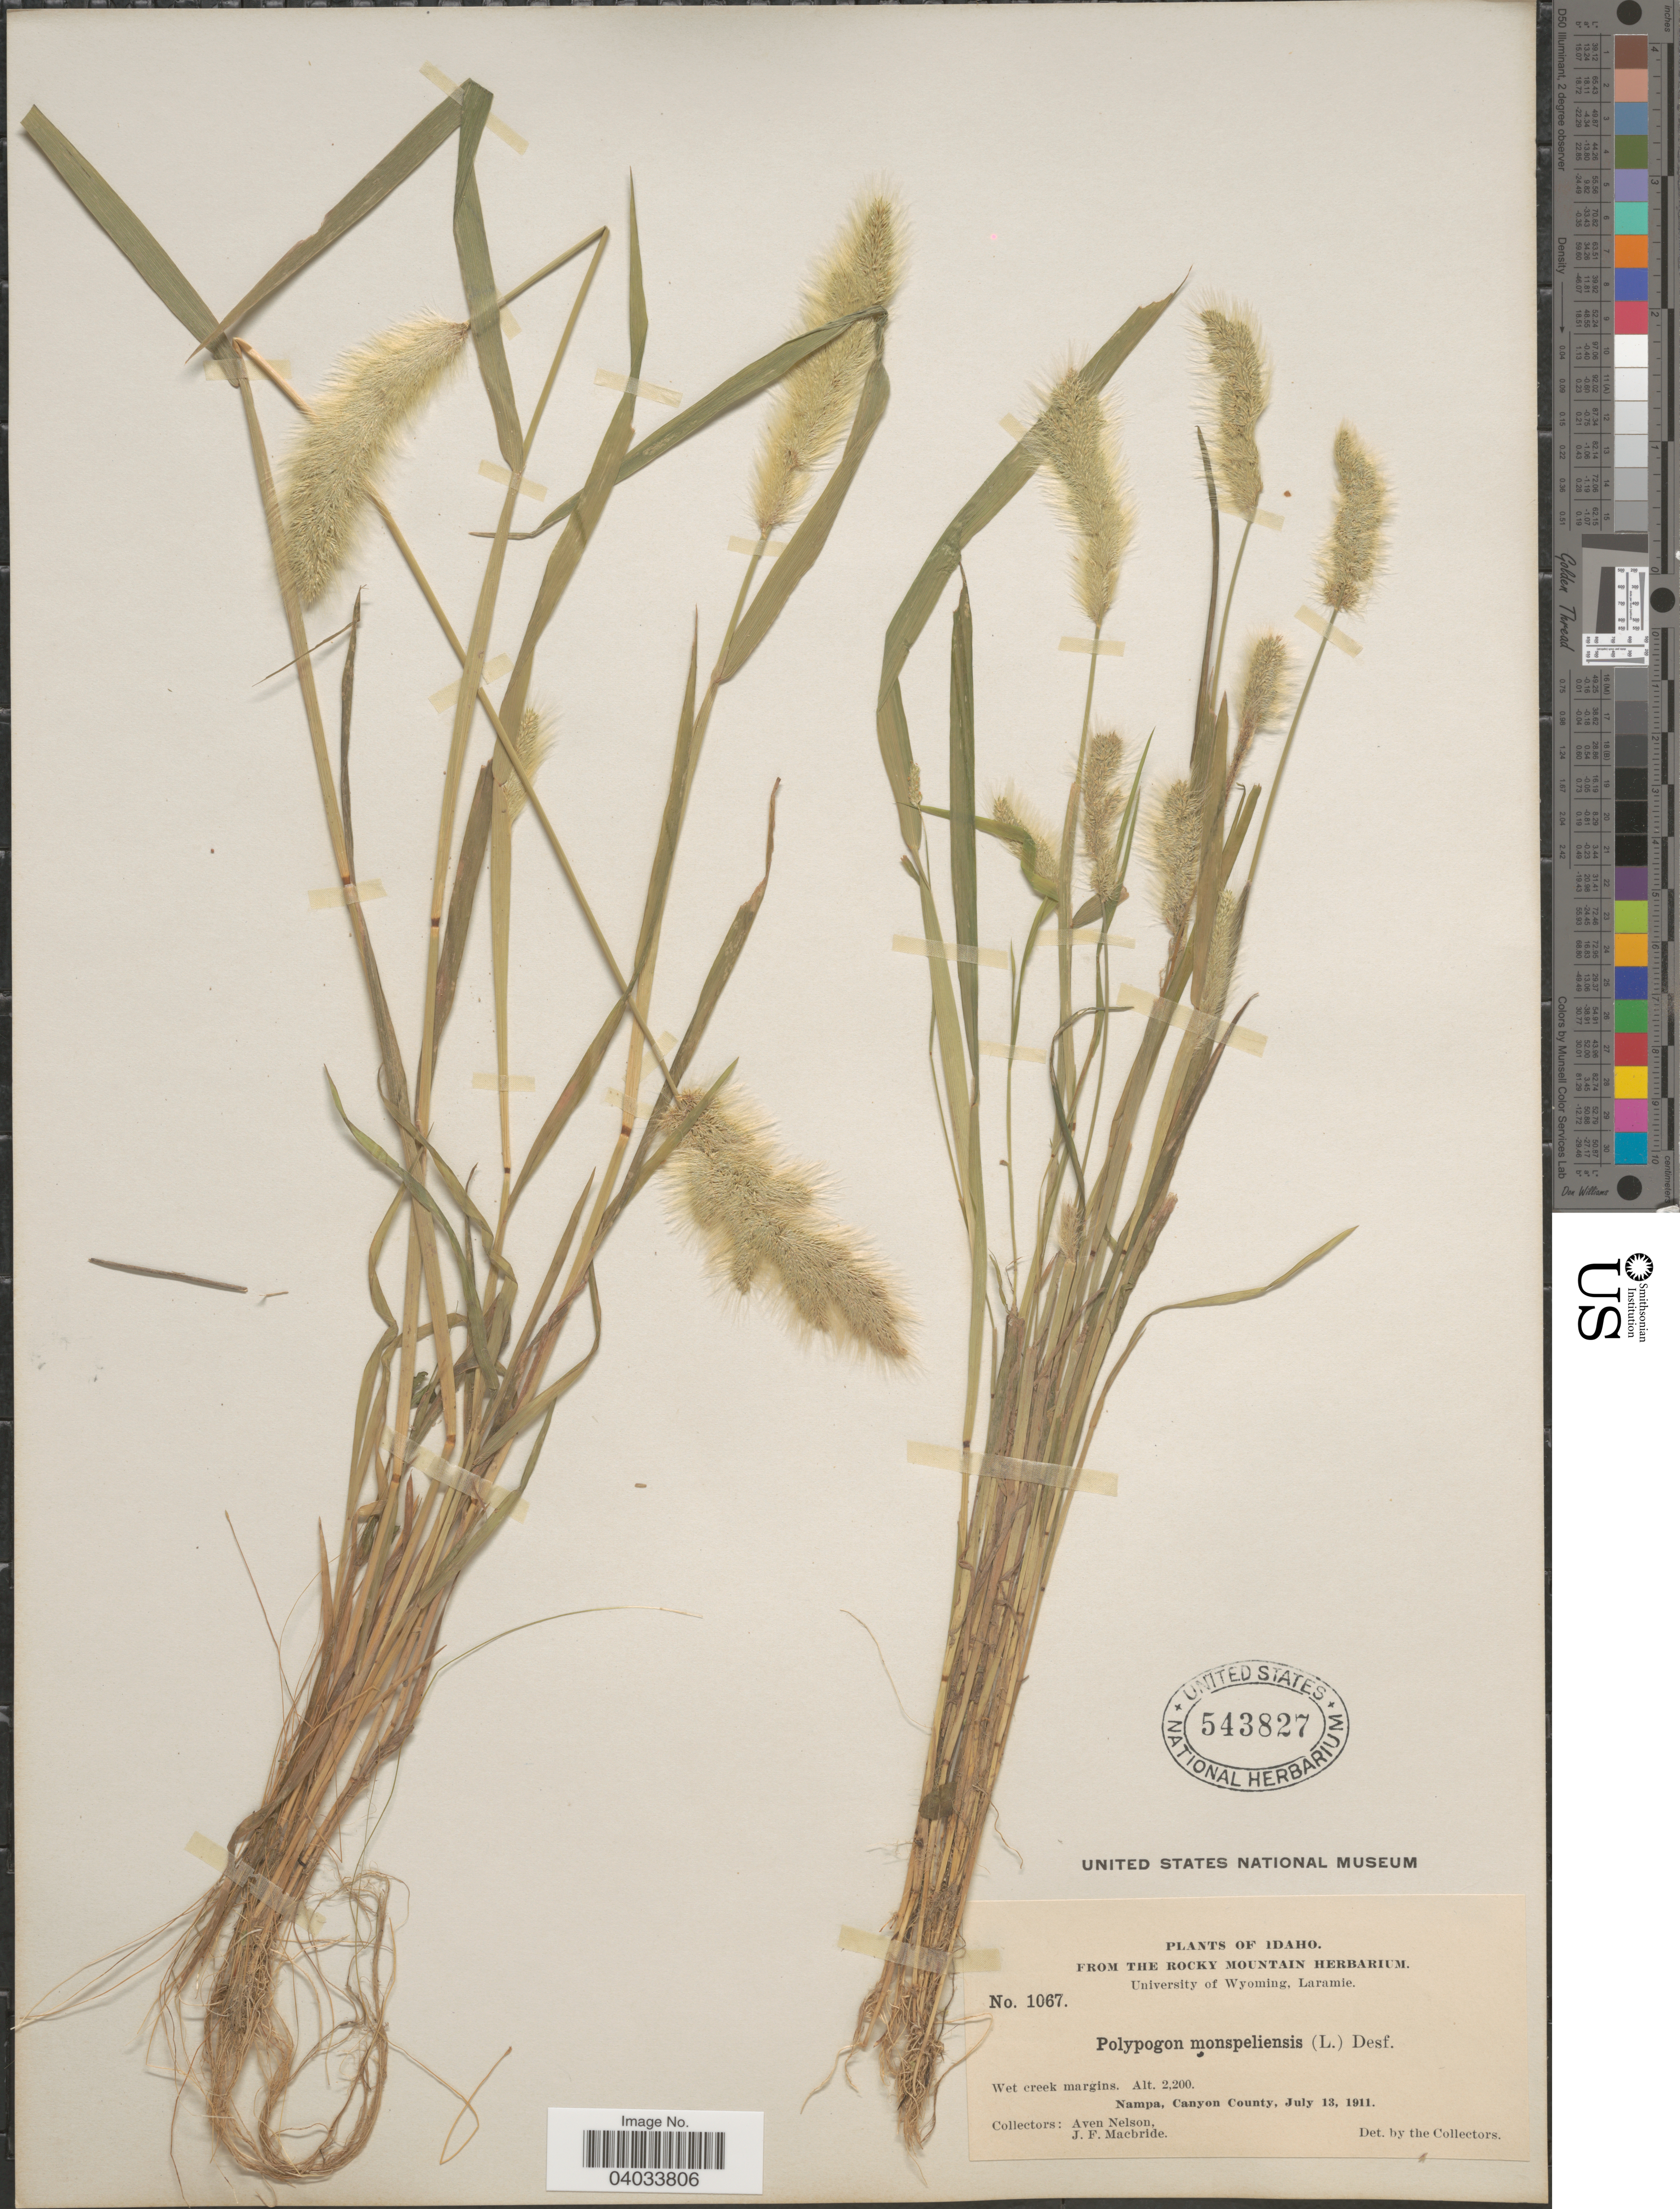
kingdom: Plantae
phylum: Tracheophyta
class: Liliopsida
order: Poales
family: Poaceae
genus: Polypogon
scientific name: Polypogon monspeliensis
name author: (L.) Desf.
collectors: A. Nelson & J. F. Macbride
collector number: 1067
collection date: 1911-07-13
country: United States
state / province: Idaho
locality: Nampa, Canyon County.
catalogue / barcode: US 543827